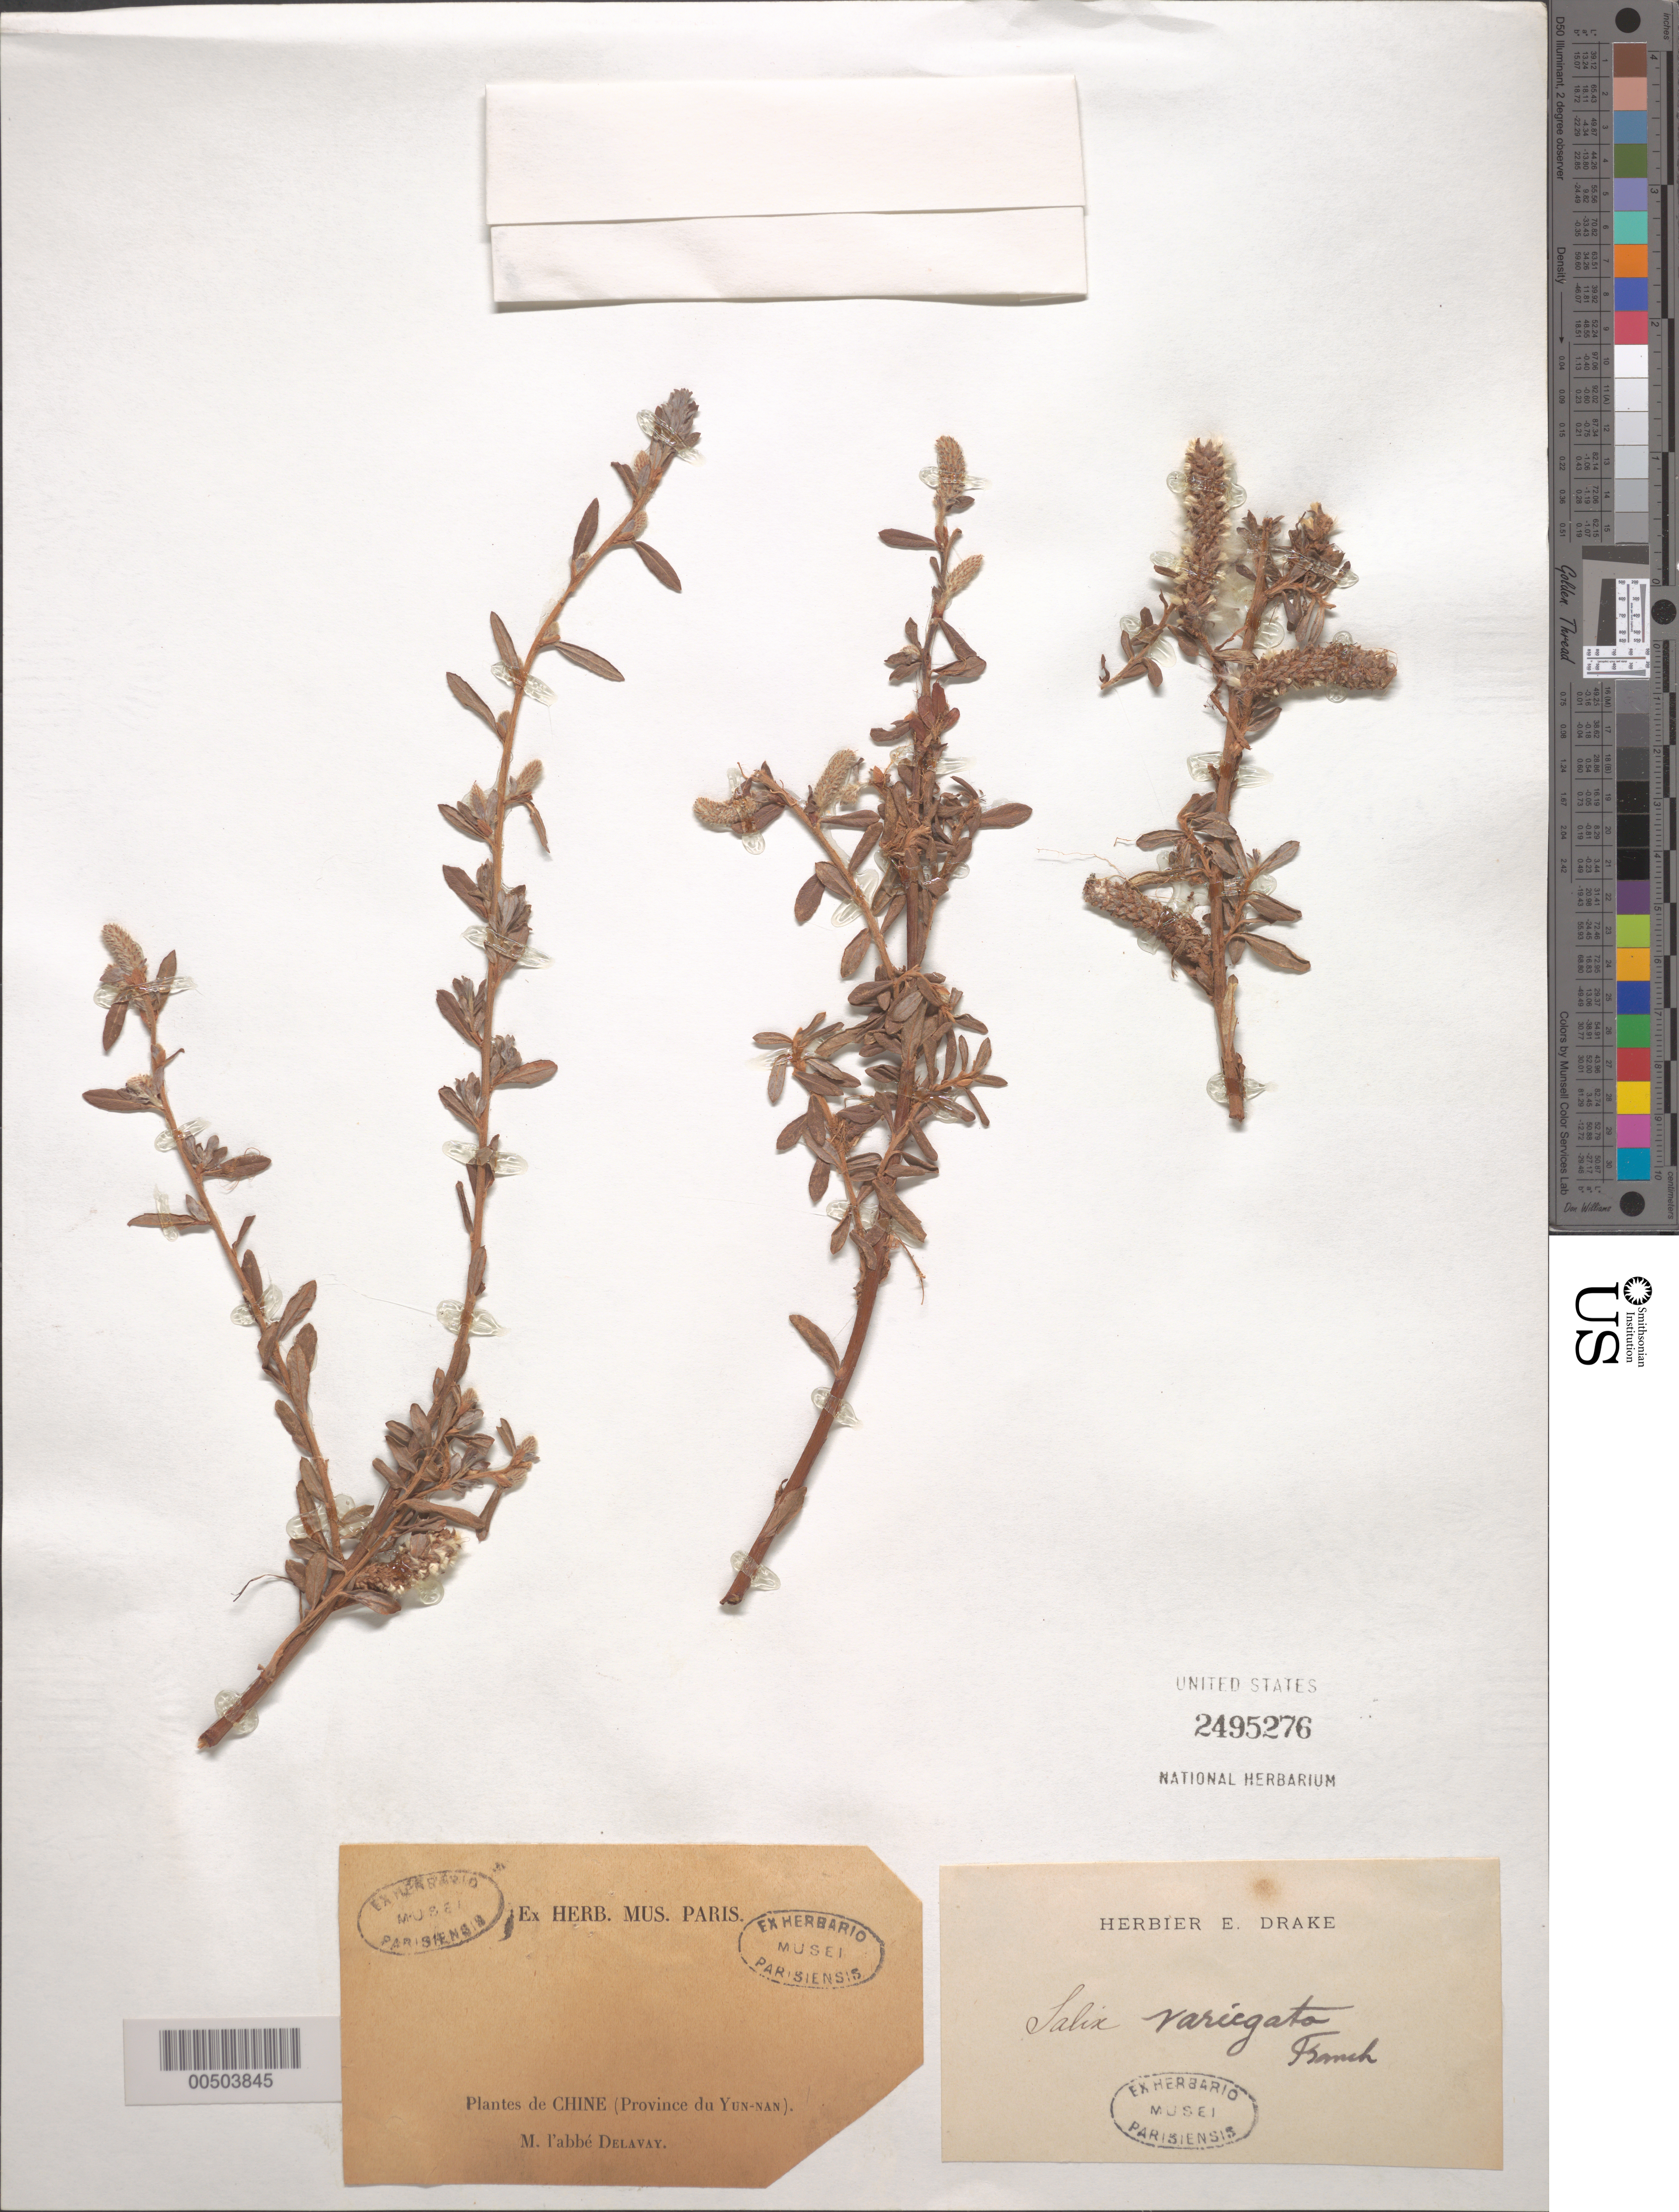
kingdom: Plantae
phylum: Tracheophyta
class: Magnoliopsida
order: Malpighiales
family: Salicaceae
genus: Salix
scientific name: Salix variegata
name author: Franch.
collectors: P. Delavay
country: China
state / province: Yunnan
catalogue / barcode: US 2495276